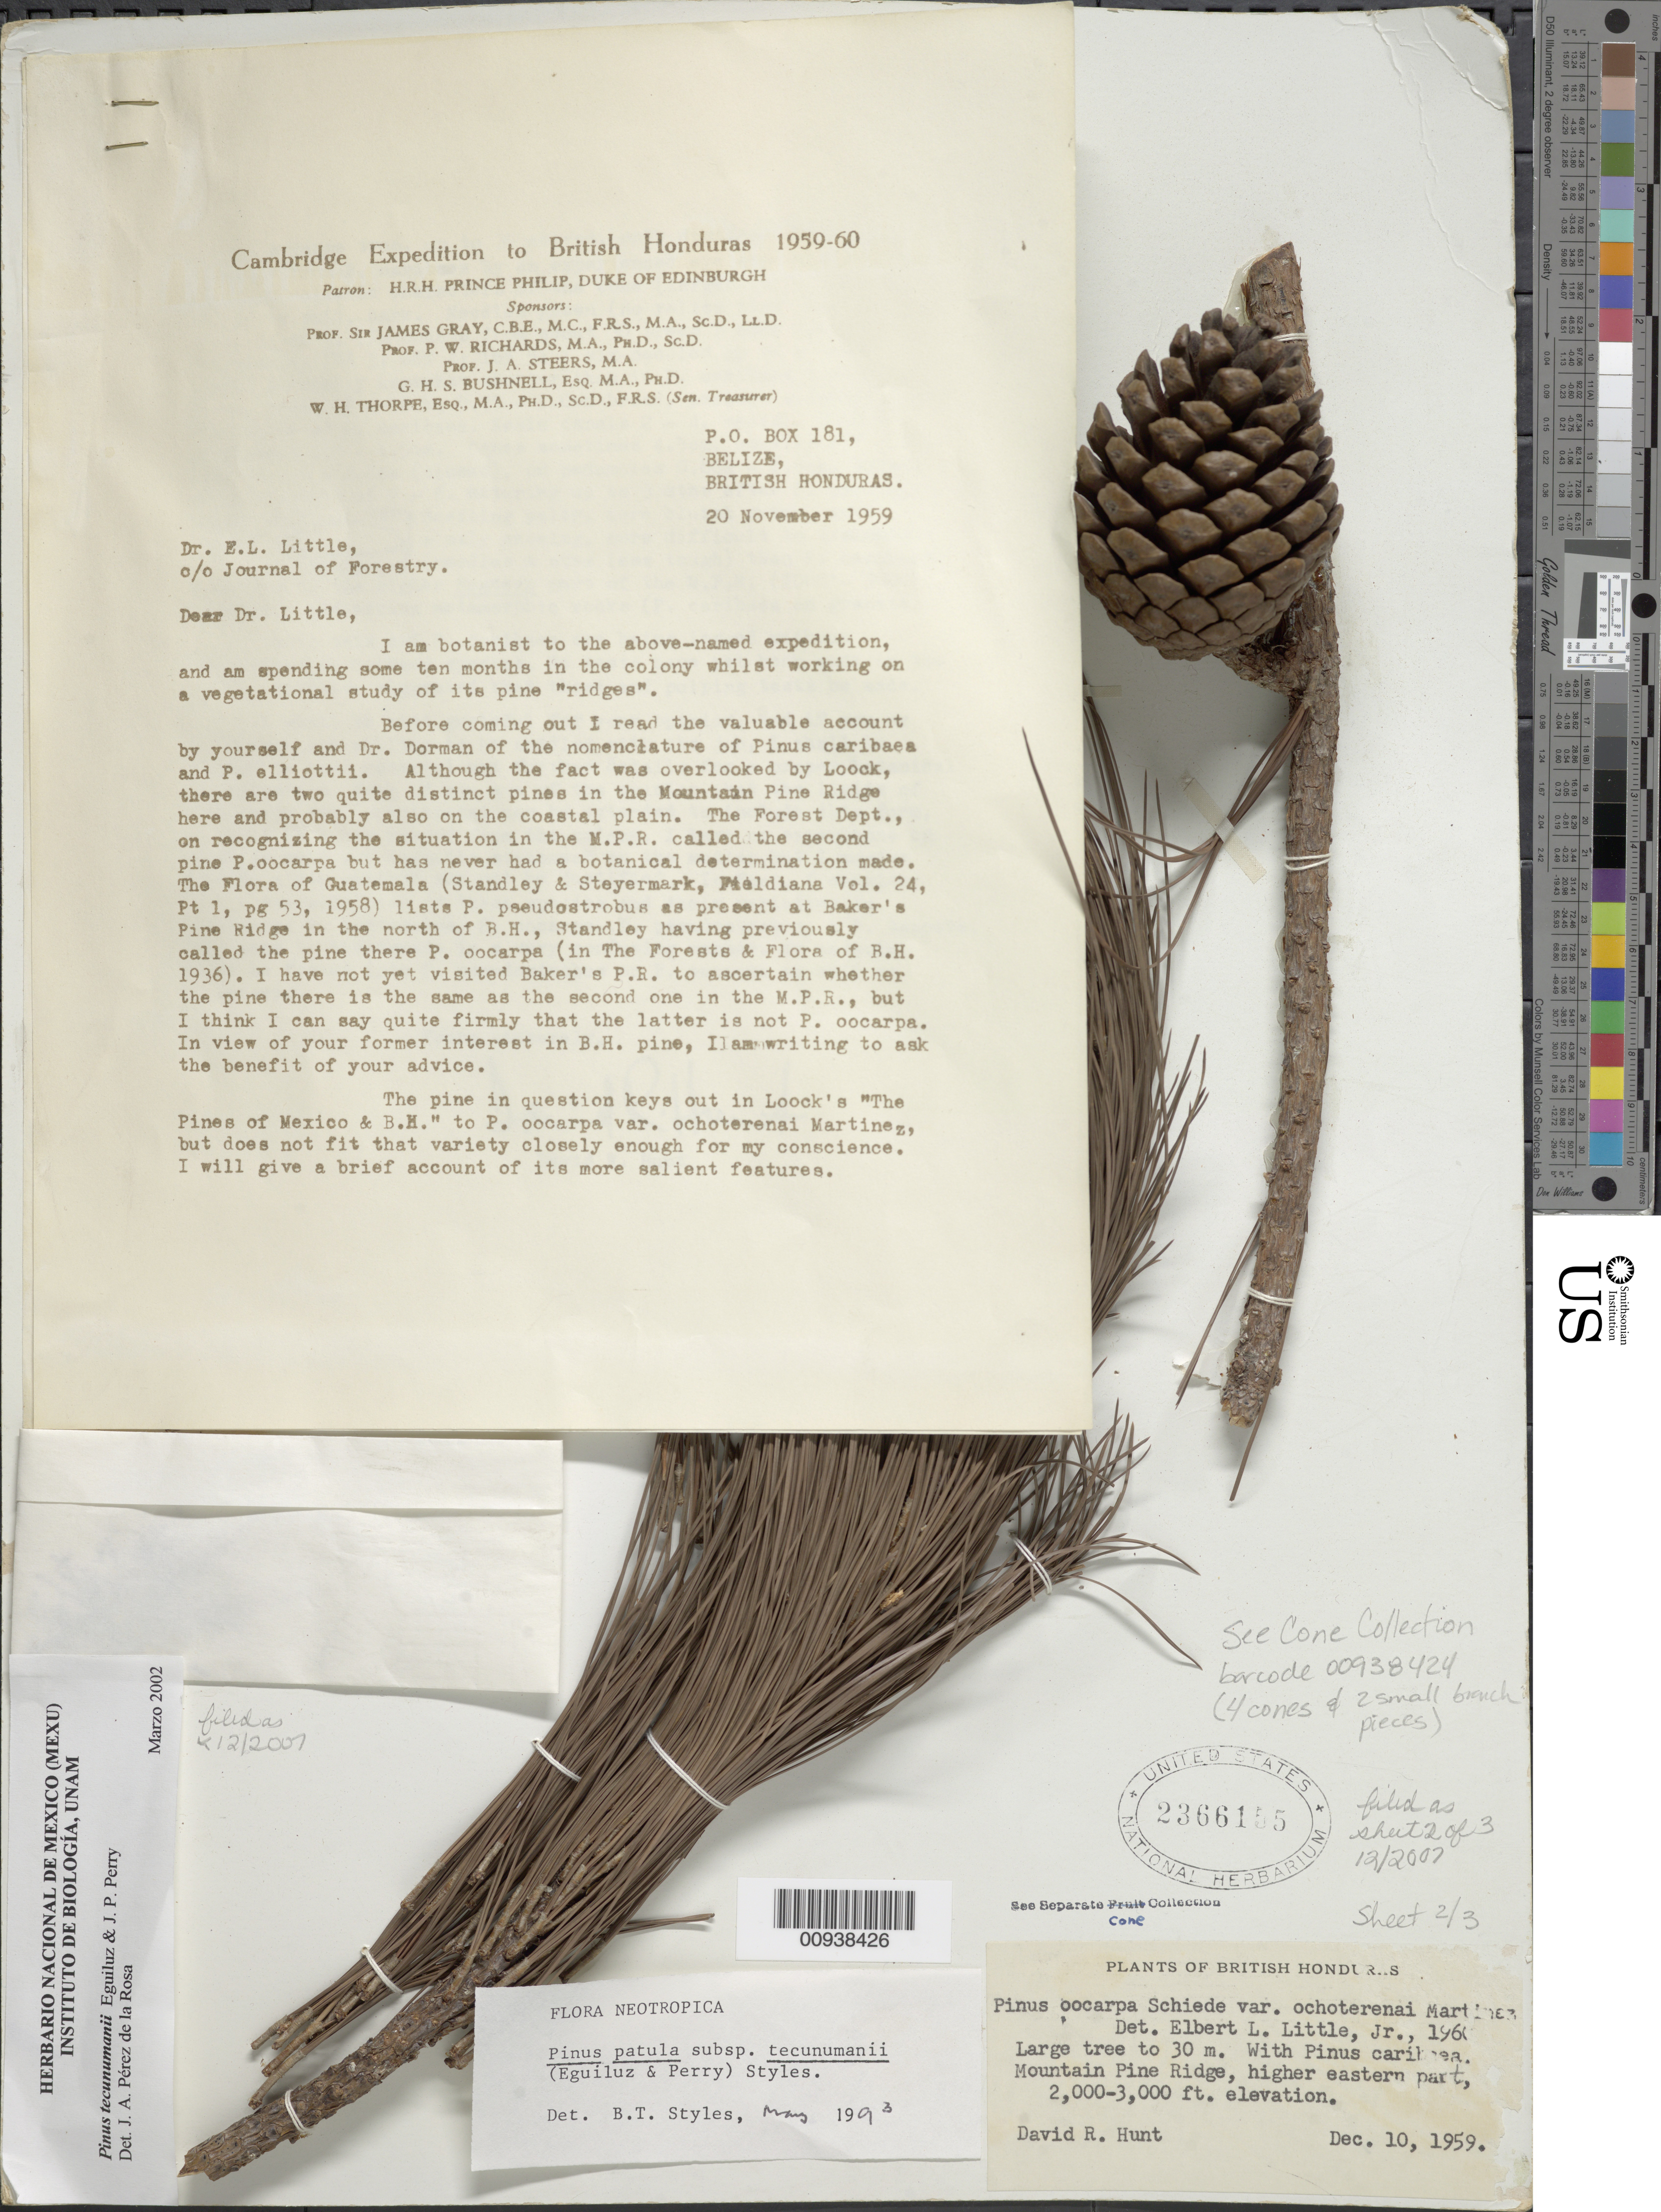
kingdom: Plantae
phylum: Tracheophyta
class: Pinopsida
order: Pinales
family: Pinaceae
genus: Pinus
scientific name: Pinus tecunumanii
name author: F. Schwerdtf. ex Eguiluz & J.P. Perry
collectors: D. R. Hunt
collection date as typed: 10 Dec 1959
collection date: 1959-12-10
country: Belize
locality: Mountain Pine Ridge, higher eastern part. British Honduras.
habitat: With Pinus caribaea.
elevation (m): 610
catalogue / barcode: US 2366155